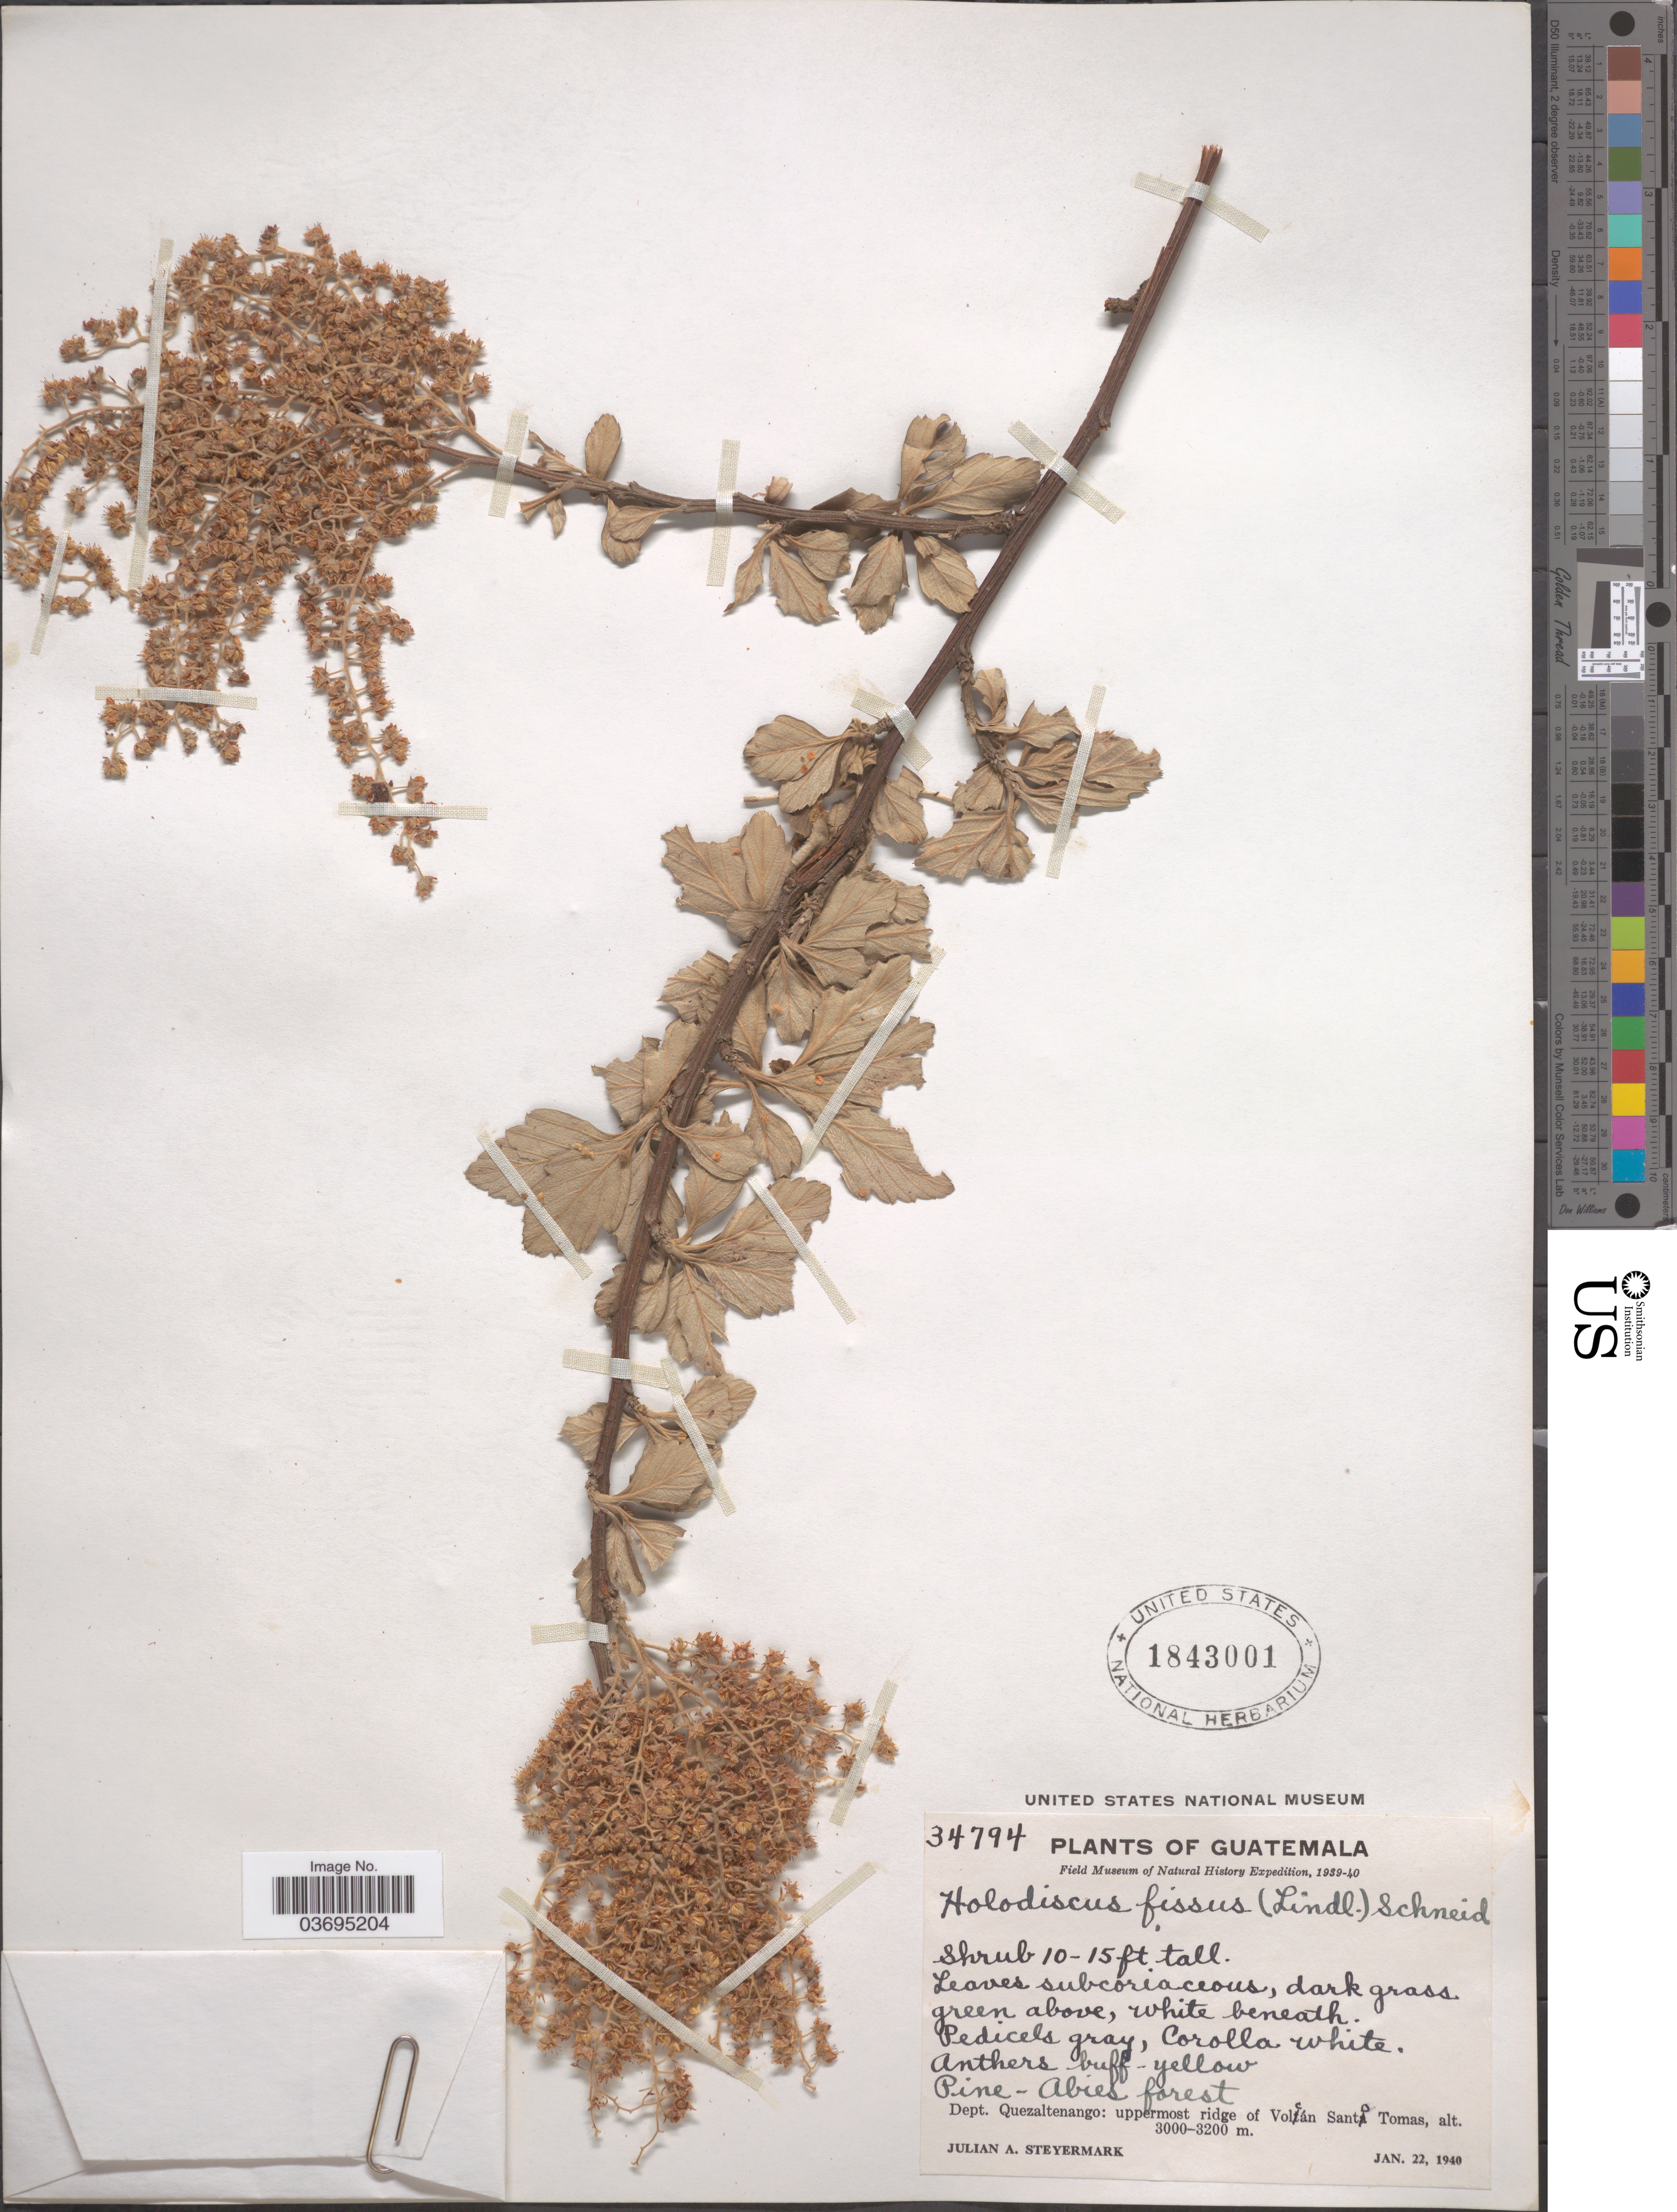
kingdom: Plantae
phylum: Tracheophyta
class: Magnoliopsida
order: Rosales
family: Rosaceae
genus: Holodiscus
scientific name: Holodiscus argenteus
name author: (L. f.) Maxim.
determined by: Strong, Mark T., (BOT), Smithsonian Institution - National Museum of Natural History (UNITED STATES)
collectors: J. Steyermark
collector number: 34794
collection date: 1940-01-22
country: Guatemala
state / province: Quetzaltenango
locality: Dept. Quezaltenango: uppermost ridge of Volcán Santo Tomas.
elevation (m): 3000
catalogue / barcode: US 1843001